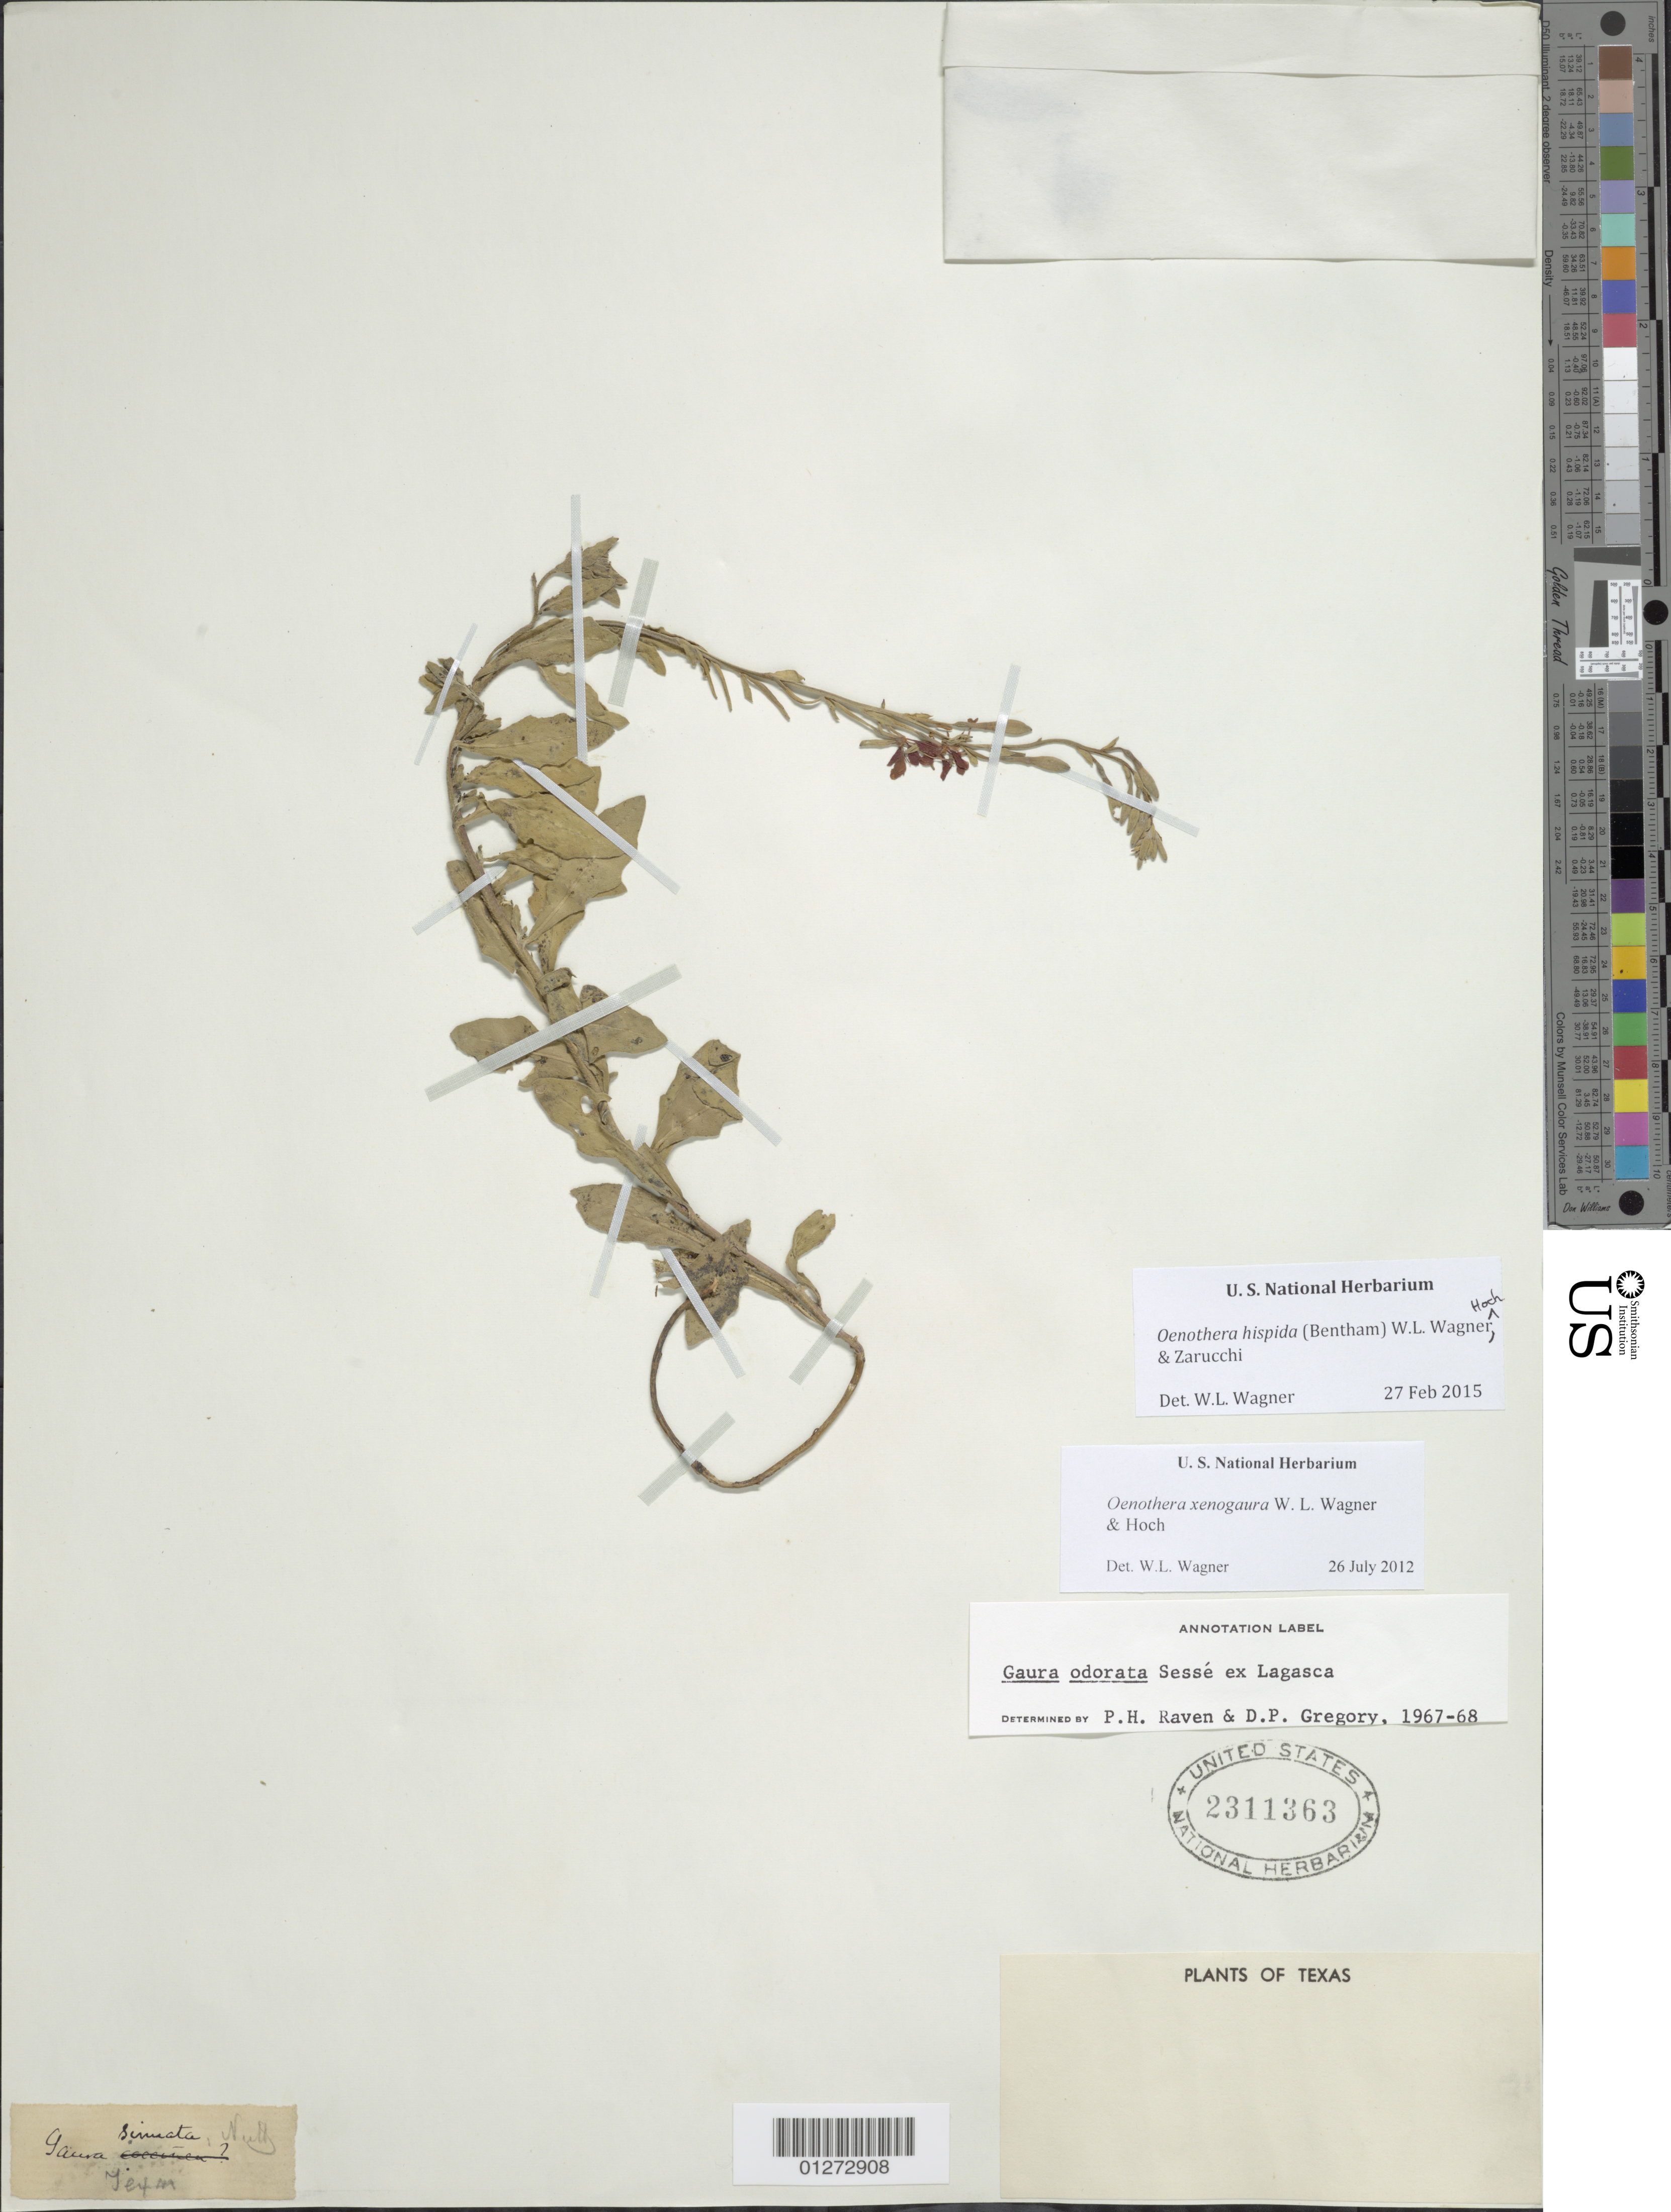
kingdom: Plantae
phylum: Tracheophyta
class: Magnoliopsida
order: Myrtales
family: Onagraceae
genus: Oenothera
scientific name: Oenothera hispida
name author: (Benth.) W.L. Wagner et al.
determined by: Wagner, W. L., (BOT), Smithsonian Institution - National Museum of Natural History (UNITED STATES)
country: United States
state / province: Texas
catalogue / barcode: US 2311363